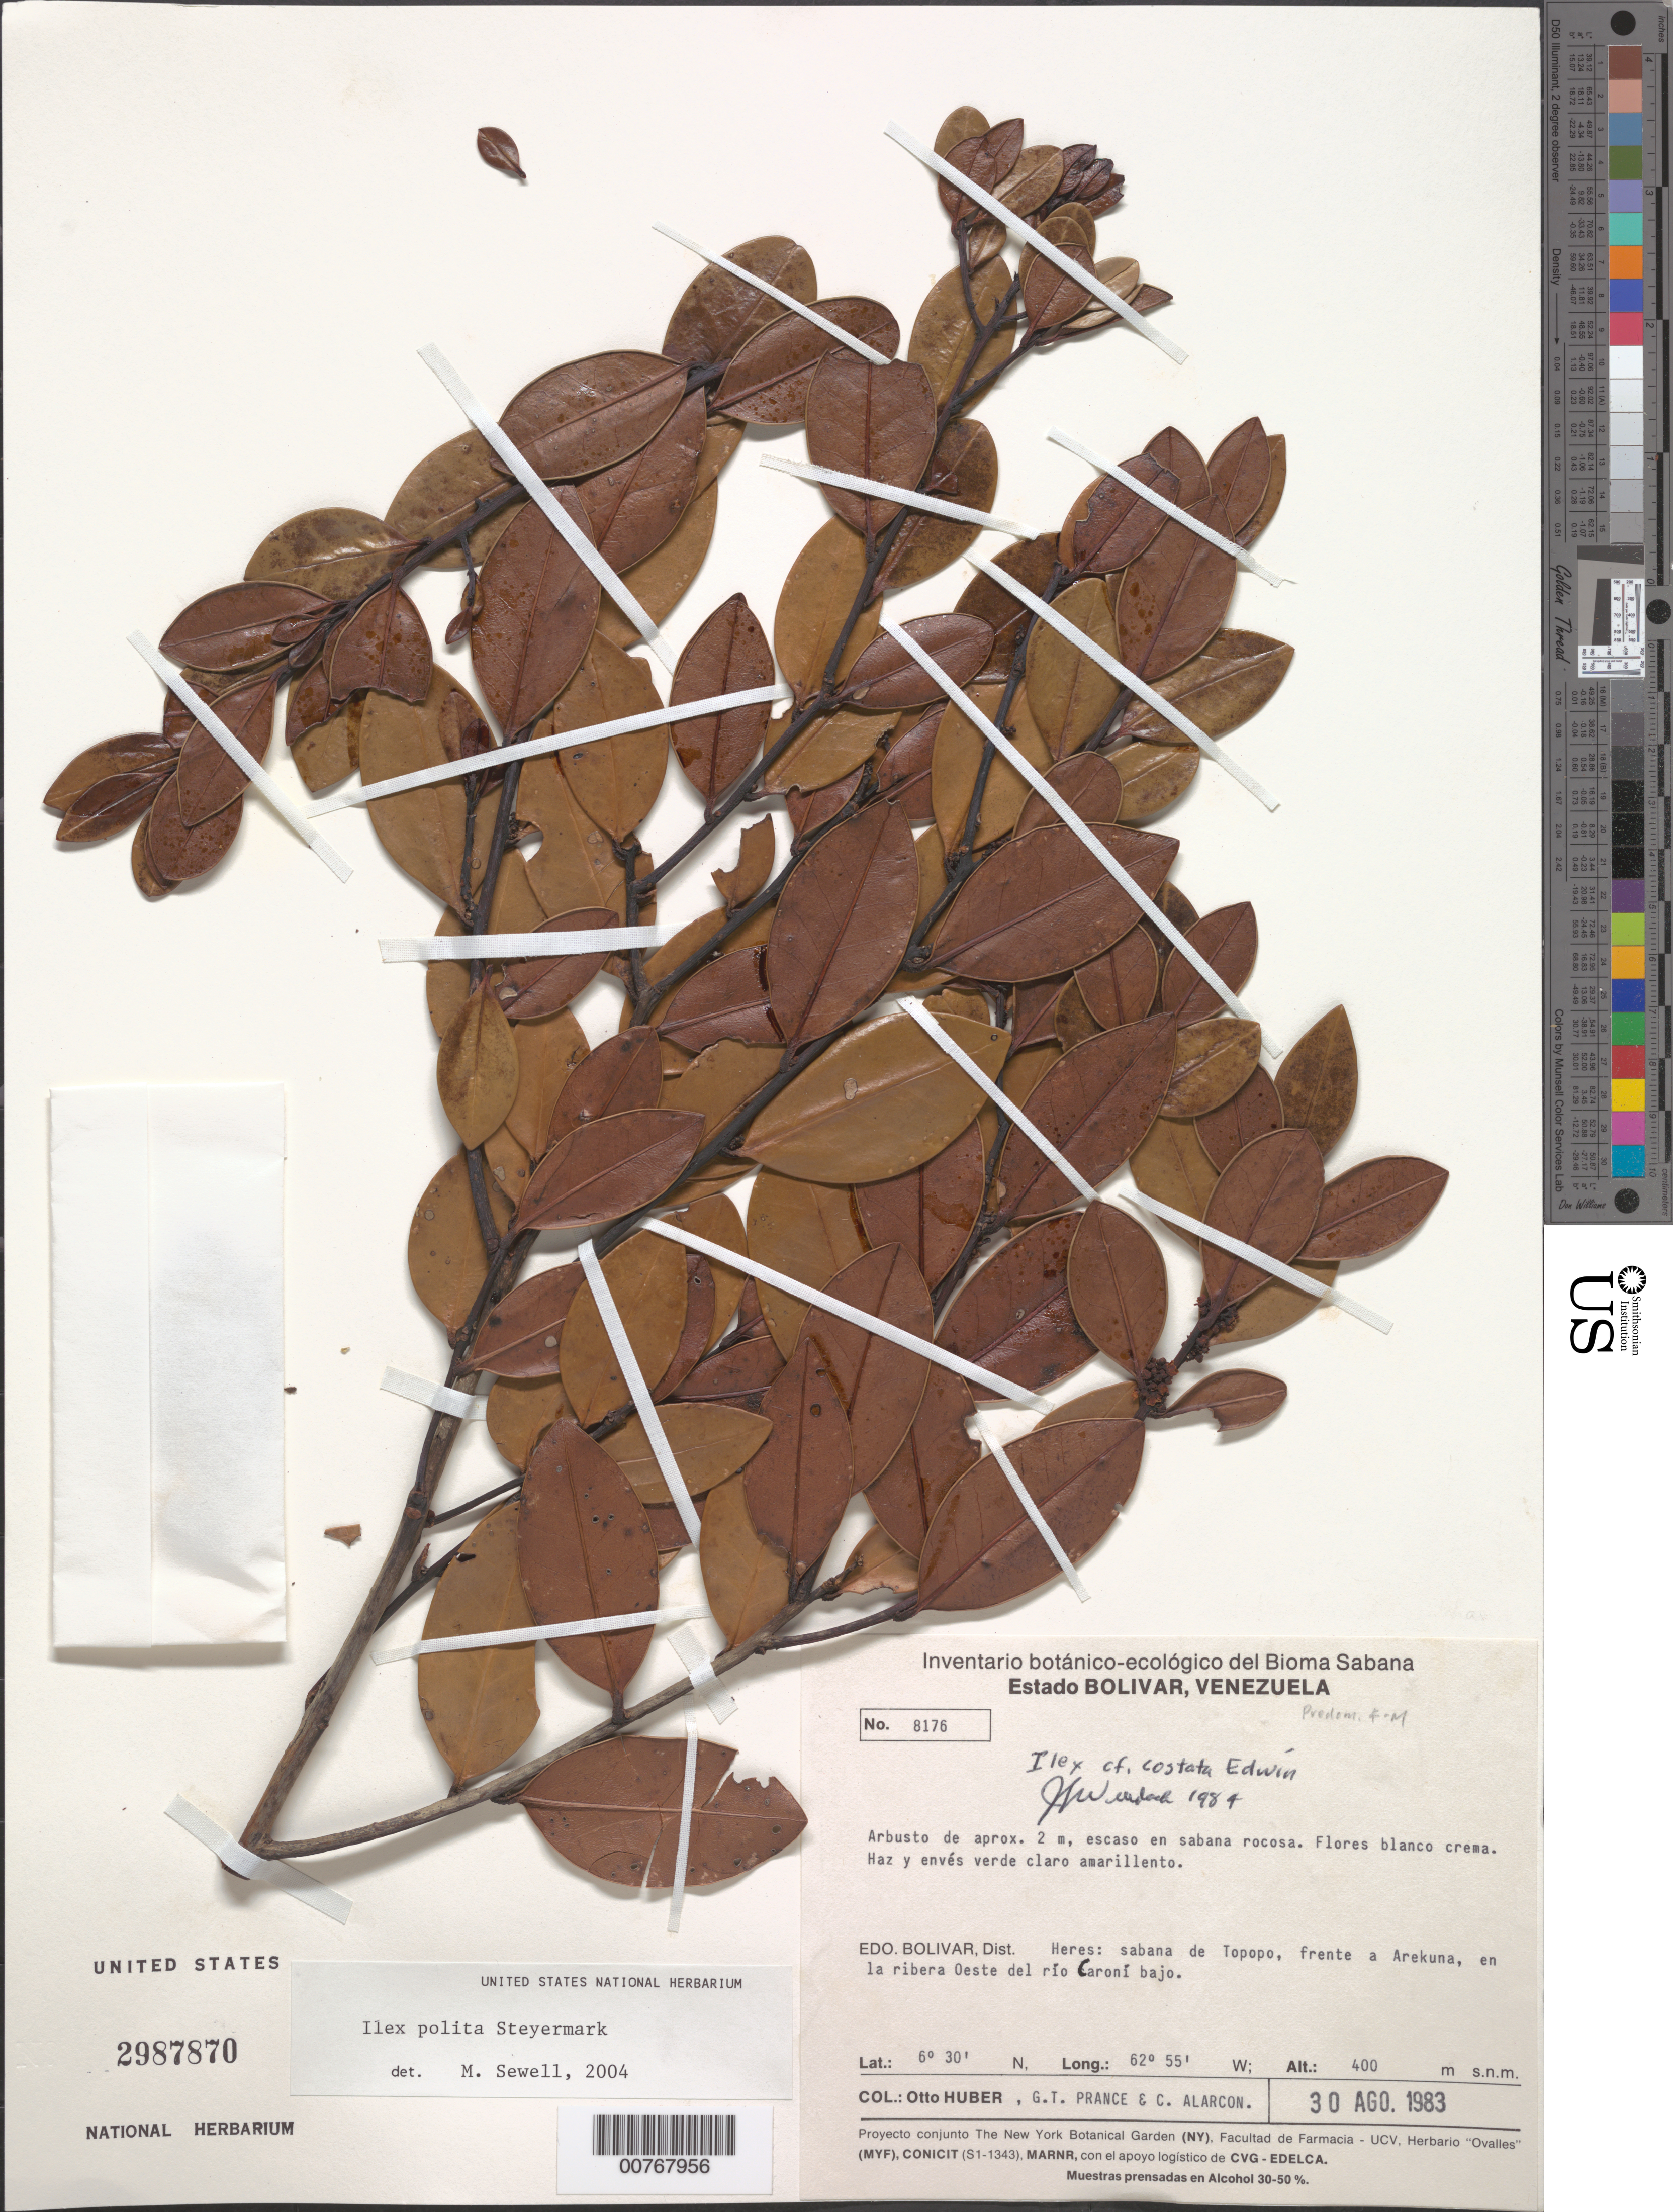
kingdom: Plantae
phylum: Tracheophyta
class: Magnoliopsida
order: Aquifoliales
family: Aquifoliaceae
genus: Ilex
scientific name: Ilex polita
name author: Steyerm.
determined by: Sewell, M.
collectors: O. Huber, G. T. Prance & C. Alarcon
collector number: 8176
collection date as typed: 30-Aug-83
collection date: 1983-08-30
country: Venezuela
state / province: Bolívar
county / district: Heres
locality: Topopo sabana, frente a Arekuna, W del Río Caroní bajo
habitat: Limited to the rocky savanna (en sabana rocosa)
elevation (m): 400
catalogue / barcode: US 2987870